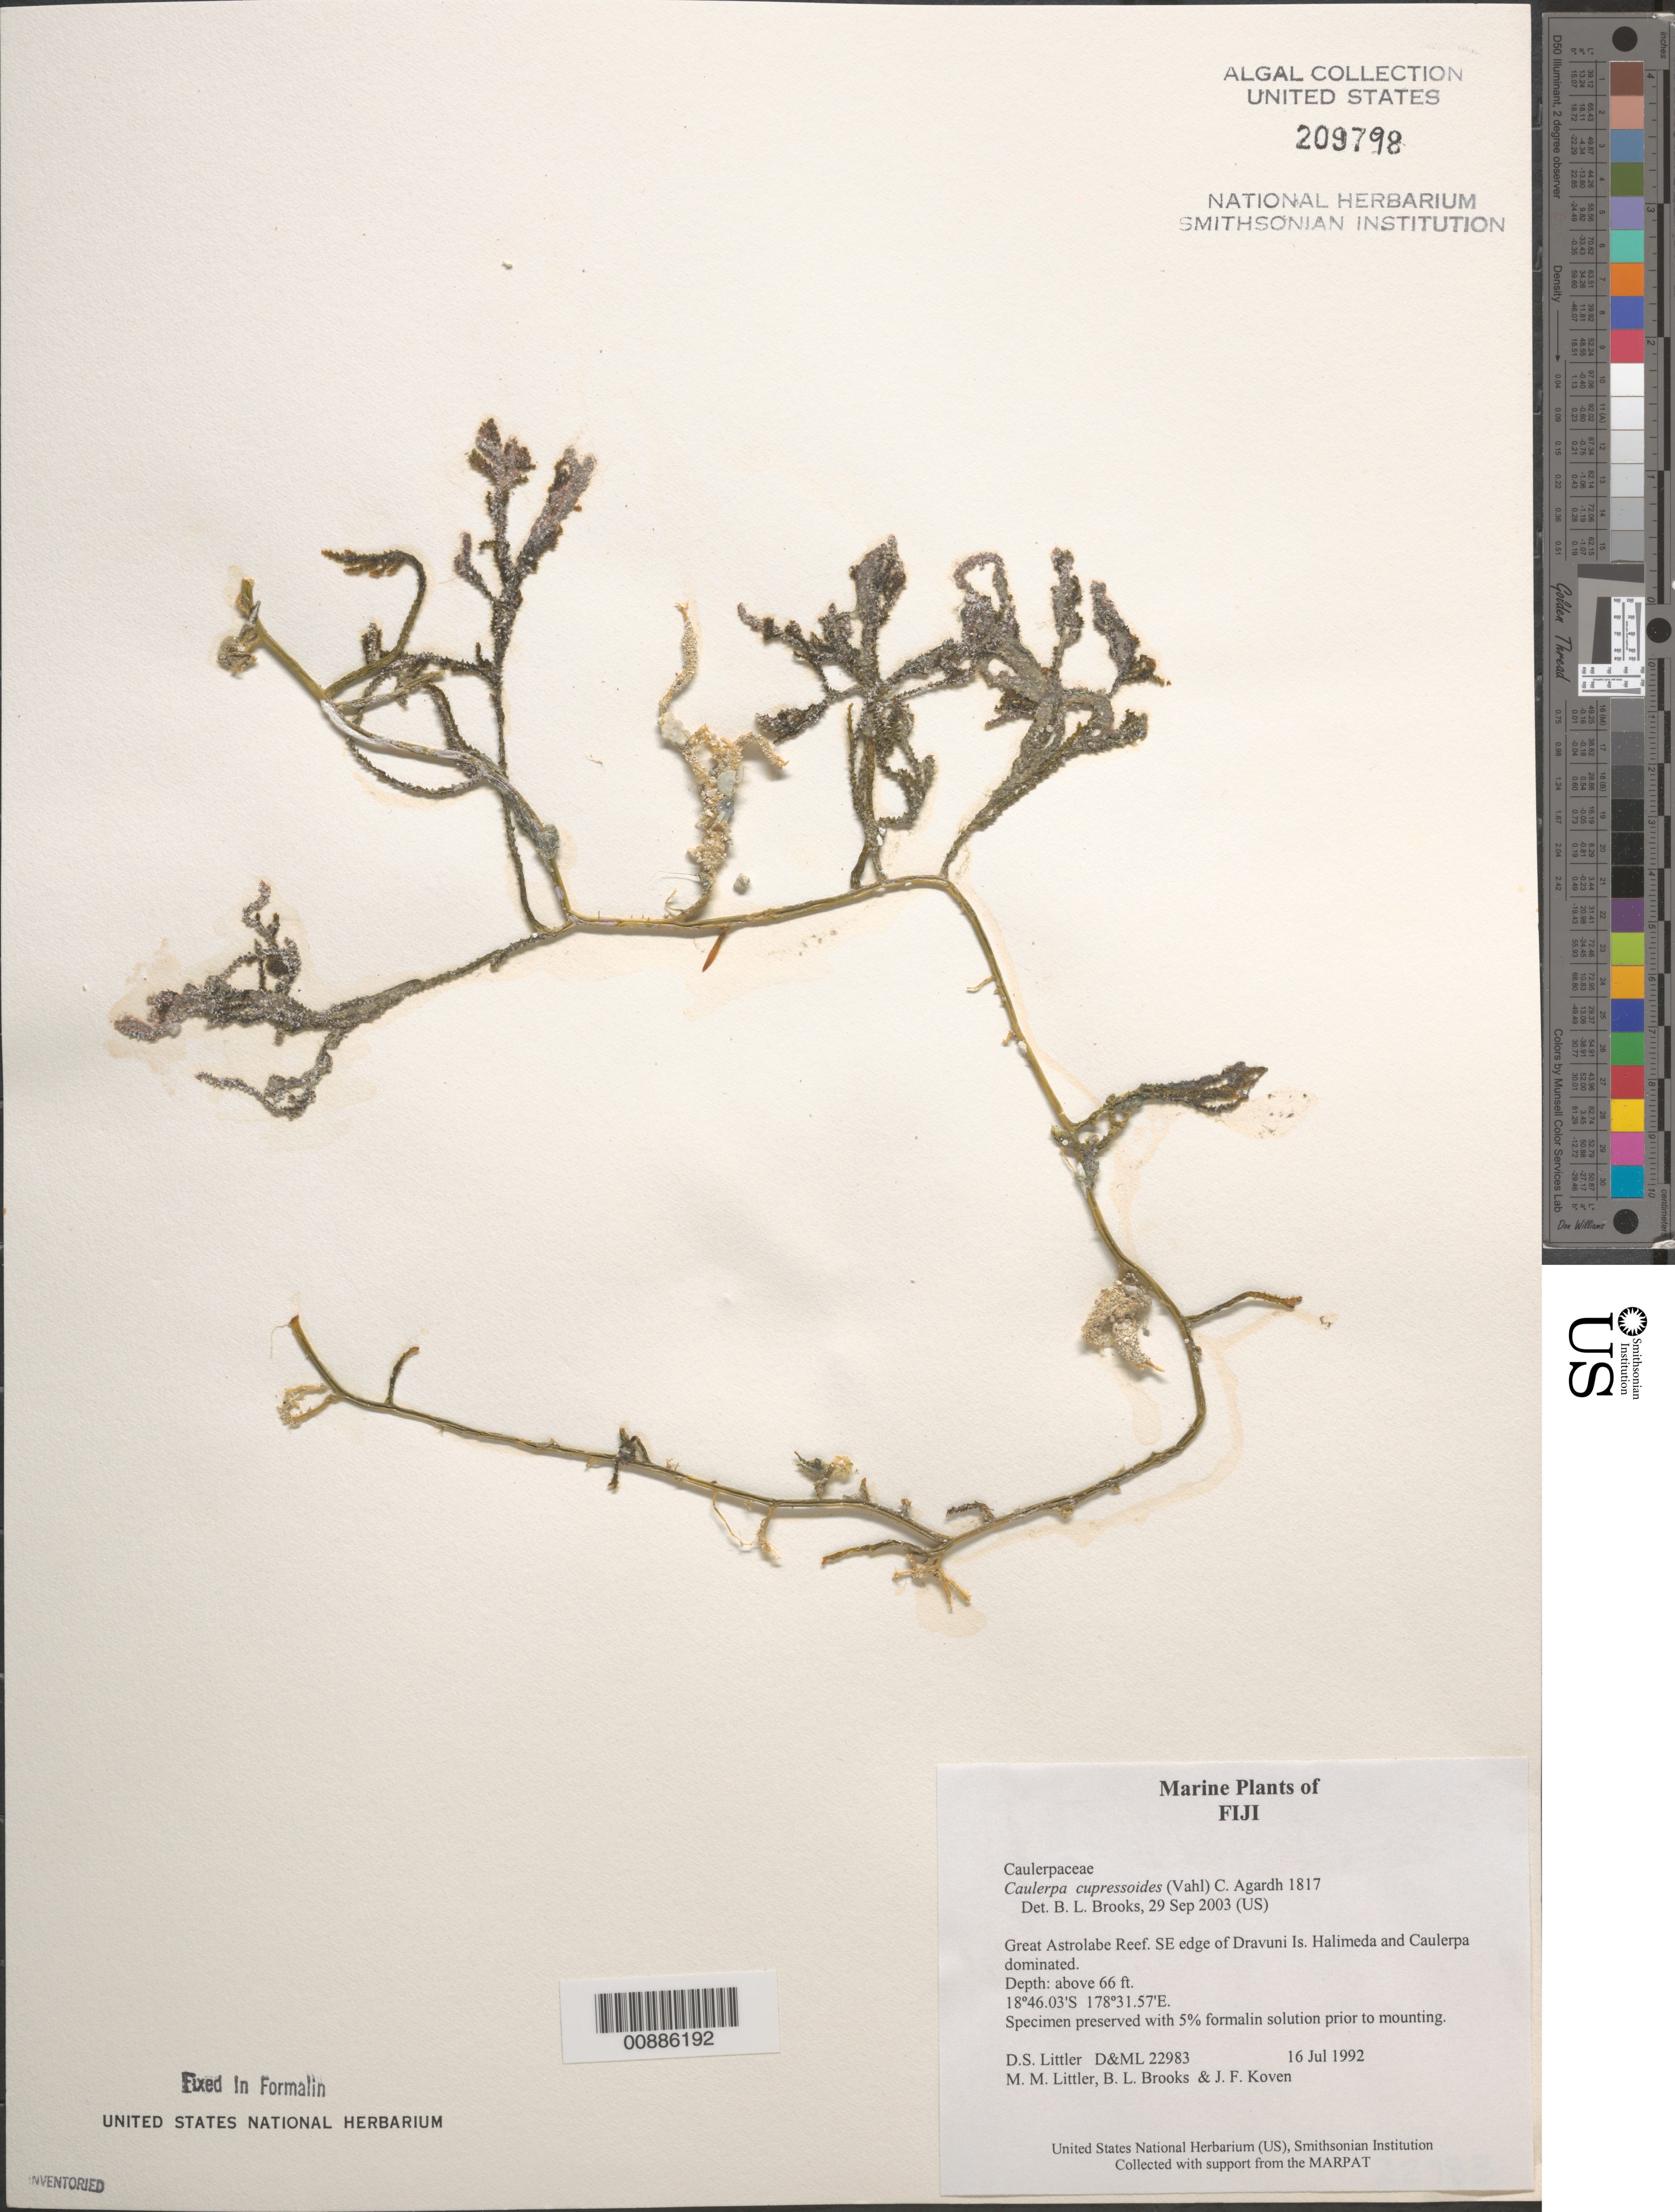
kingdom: Plantae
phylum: Chlorophyta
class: Ulvophyceae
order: Bryopsidales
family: Caulerpaceae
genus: Caulerpa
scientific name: Caulerpa cupressoides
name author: (Vahl) C. Agardh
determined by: Brooks, B. L., (BOT), Smithsonian Institution - National Museum of Natural History (UNITED STATES)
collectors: D. S. Littler, M. M. Littler, B. Brooks & J. Koven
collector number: D&ML 22983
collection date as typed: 16 Jul 1992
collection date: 1992-07-16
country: Fiji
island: Dravuni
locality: Great Astrolabe Reef, southeast edge of island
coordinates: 18 46.03'S, 178 31.57'E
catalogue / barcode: US 209798